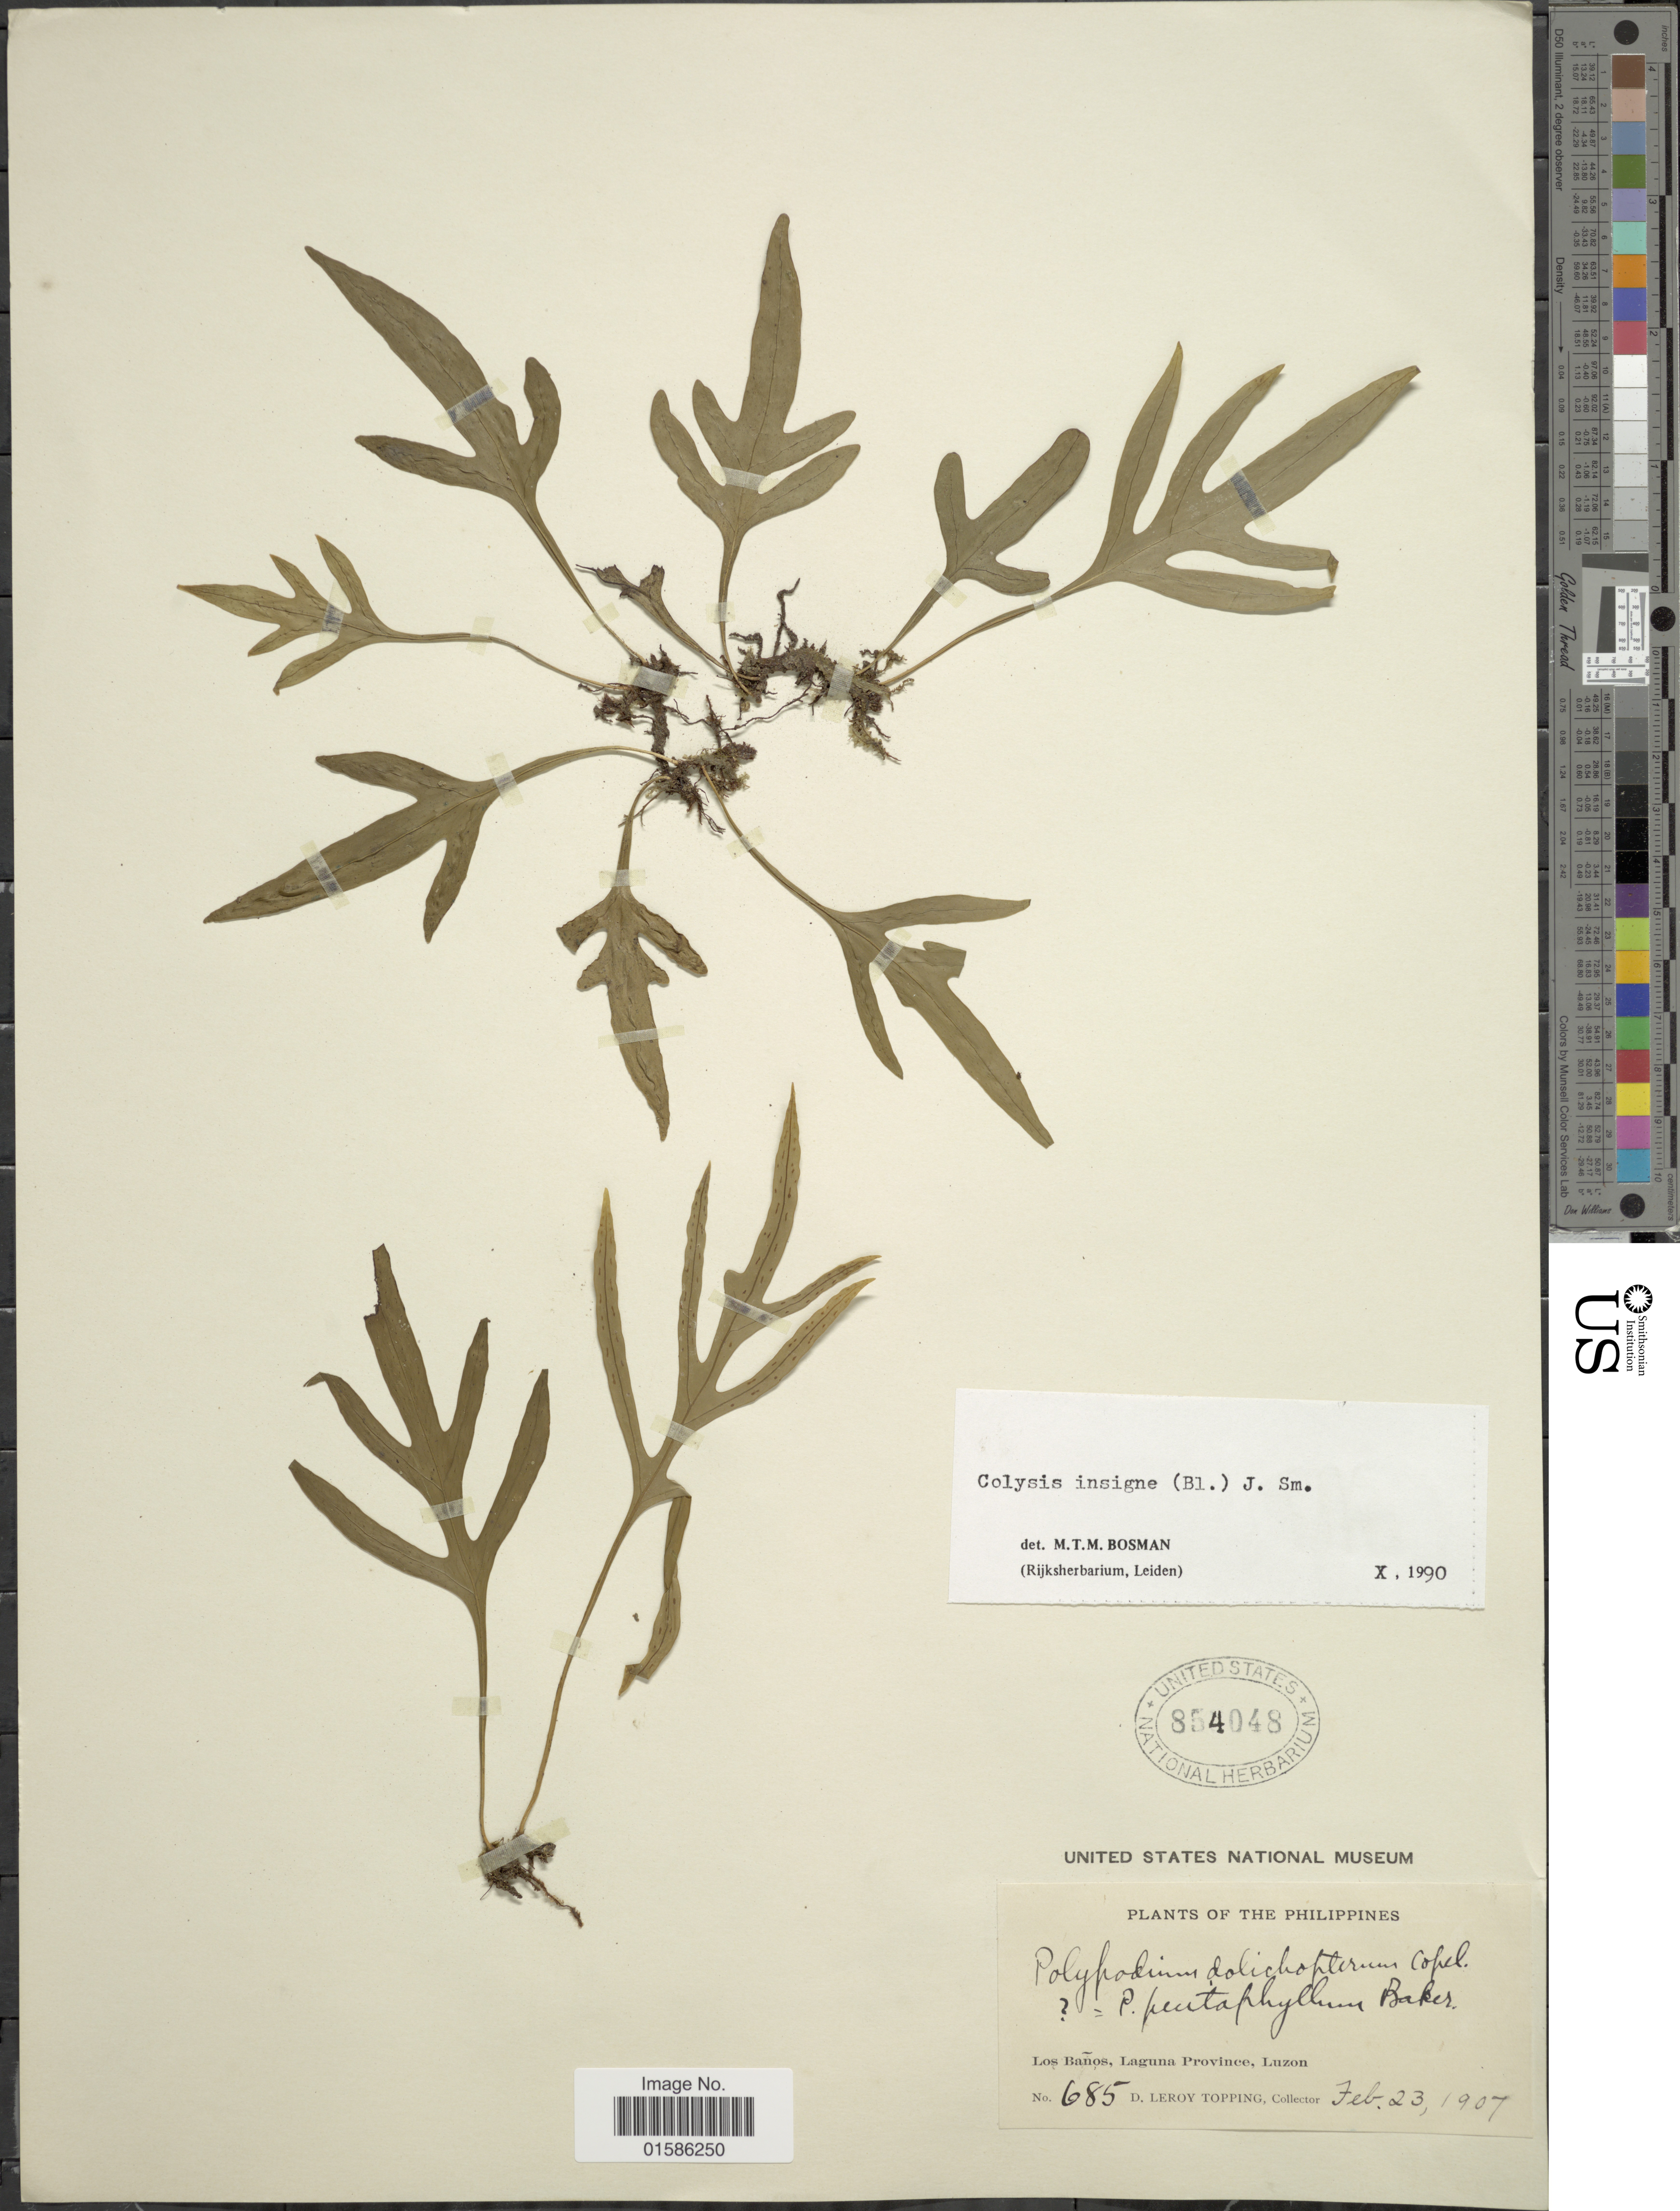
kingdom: Plantae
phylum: Tracheophyta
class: Polypodiopsida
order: Polypodiales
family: Polypodiaceae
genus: Microsorum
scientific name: Microsorum insigne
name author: (Blume) Copel.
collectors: D. L. Topping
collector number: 685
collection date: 1907-02-23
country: Philippines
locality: Los Baños, Laguna Province, Luzon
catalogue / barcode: US 854048